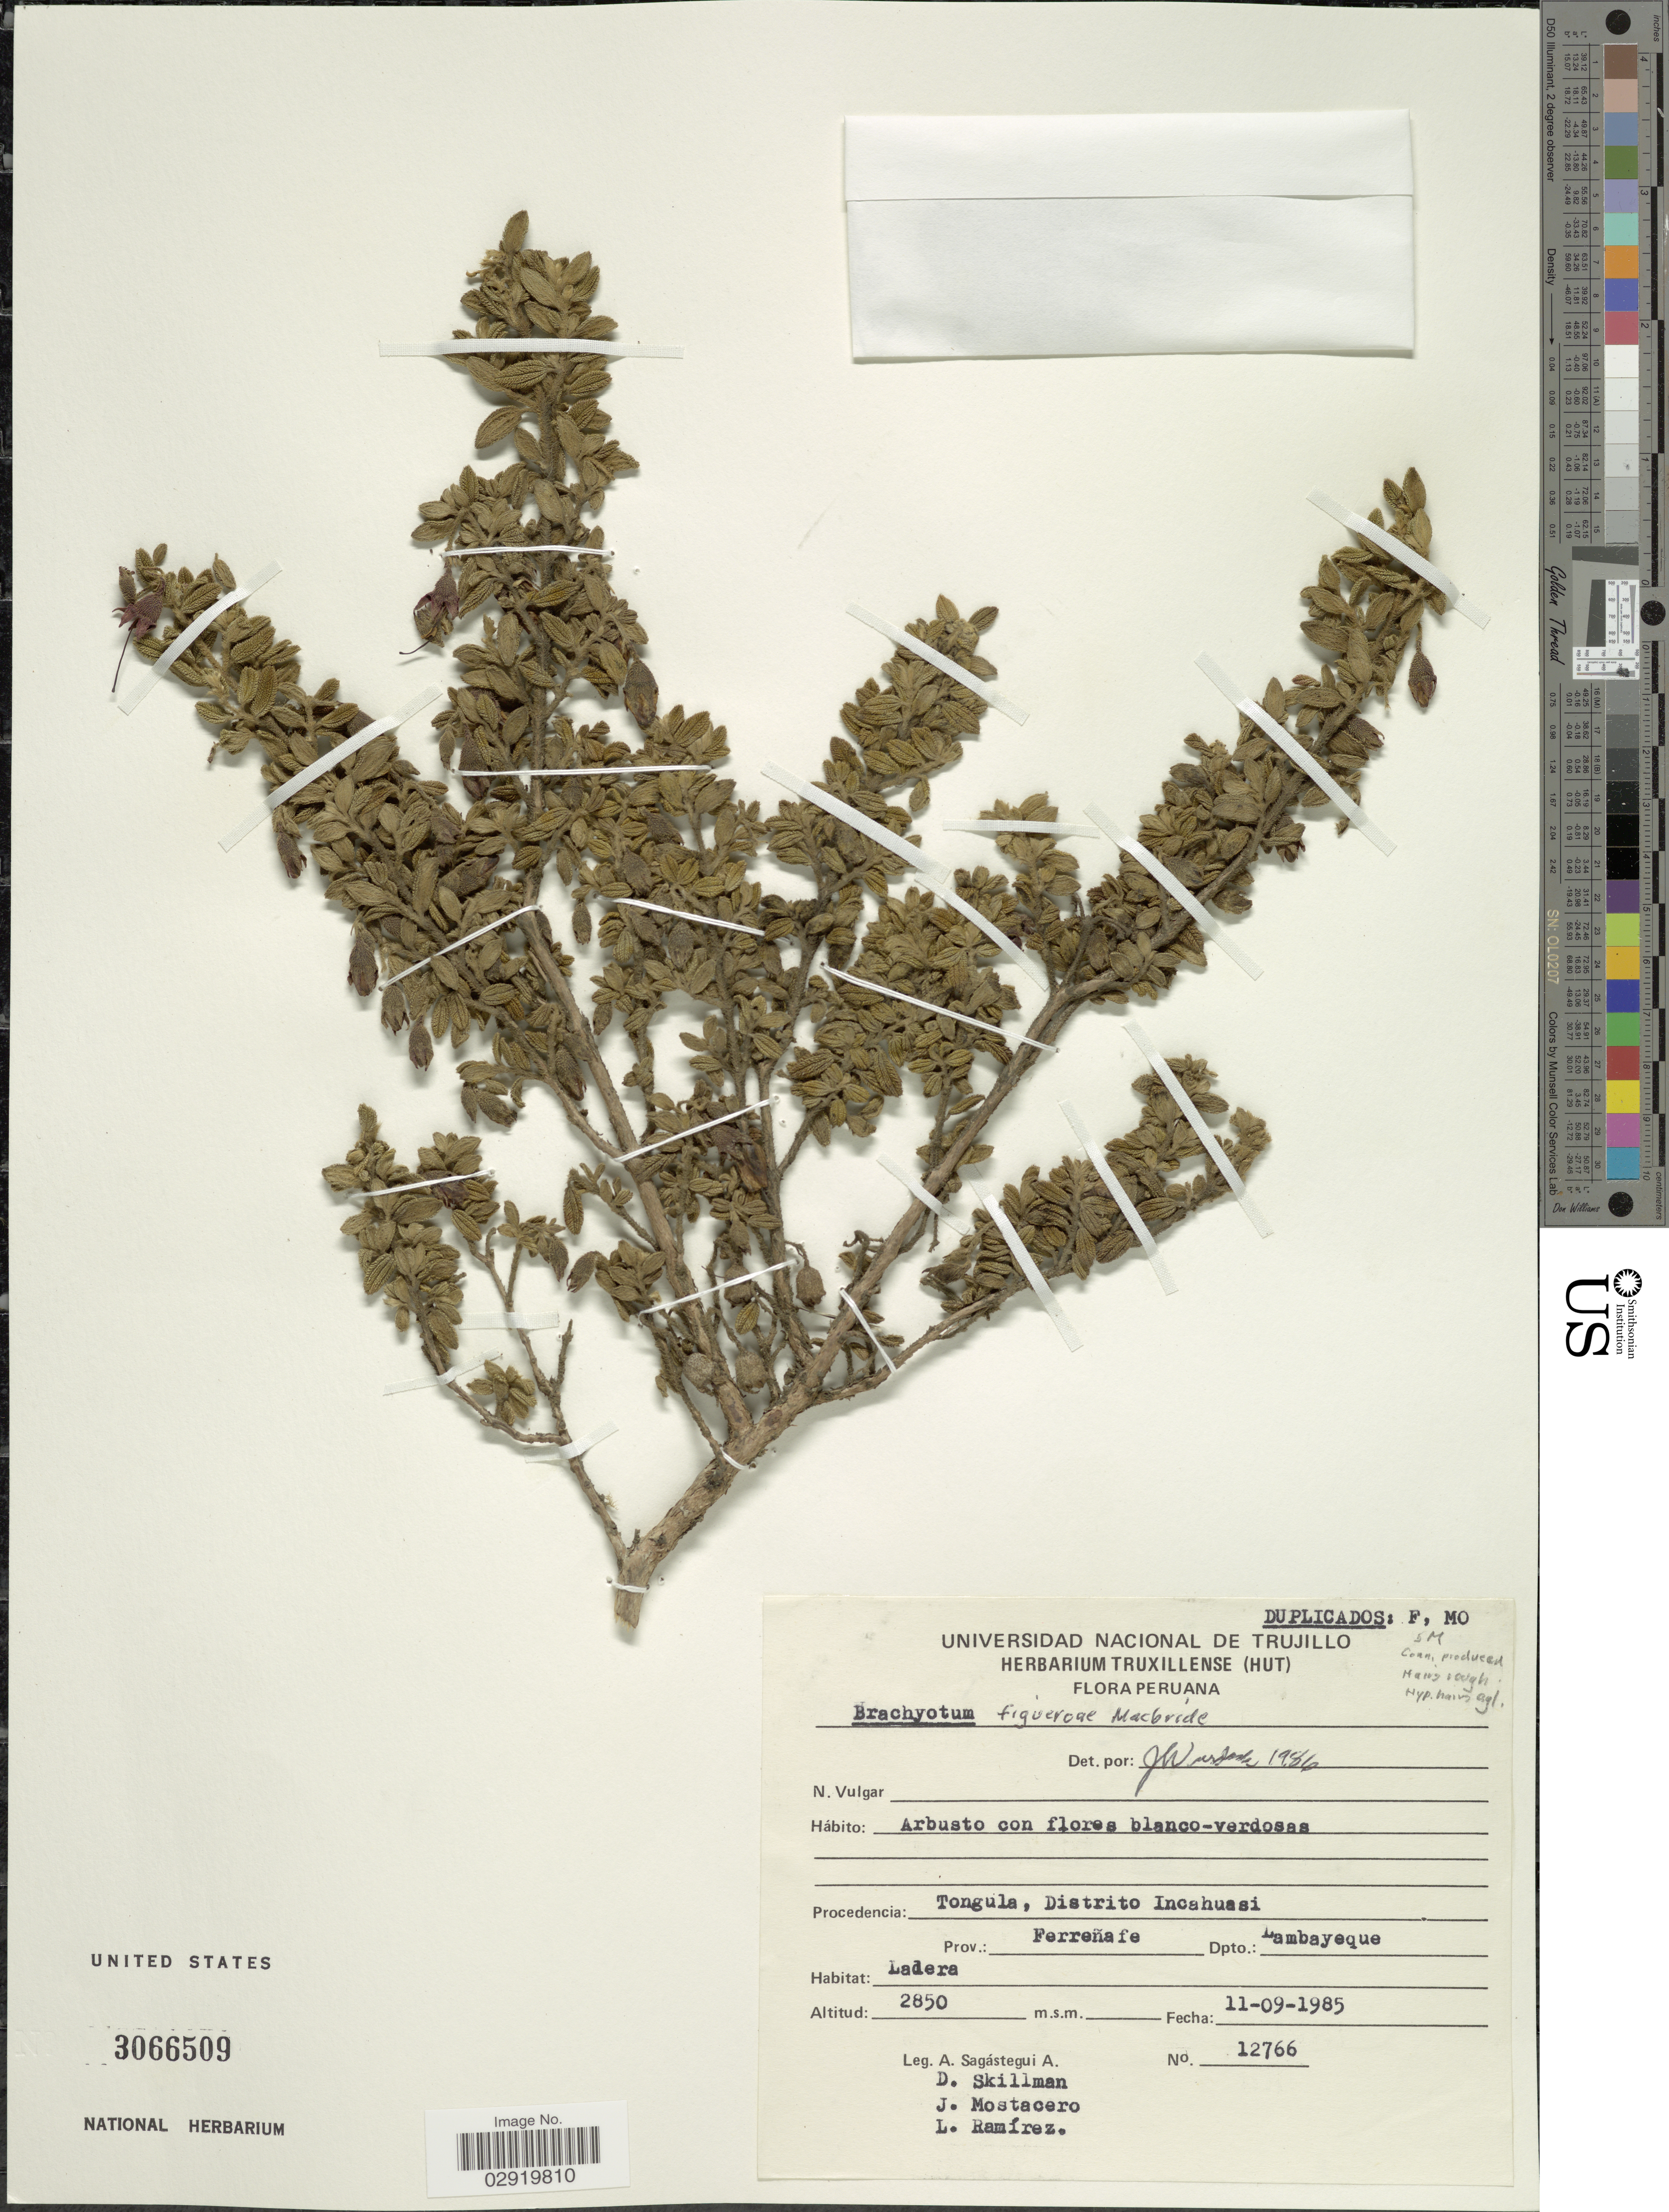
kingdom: Plantae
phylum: Tracheophyta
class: Magnoliopsida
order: Myrtales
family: Melastomataceae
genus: Brachyotum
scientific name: Brachyotum figueroae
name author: J.F. Macbr.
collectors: A. Sagástegui A., D. Skillman, J. Mostacero & L. Ramirez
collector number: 12766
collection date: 1985-09-11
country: Peru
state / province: Lambayeque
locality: Procedencia: Tongula, Distrito Incahuasi. Prov.: Ferreñafe. Dpto.: Lambayeque.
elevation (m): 2850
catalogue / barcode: US 3066509